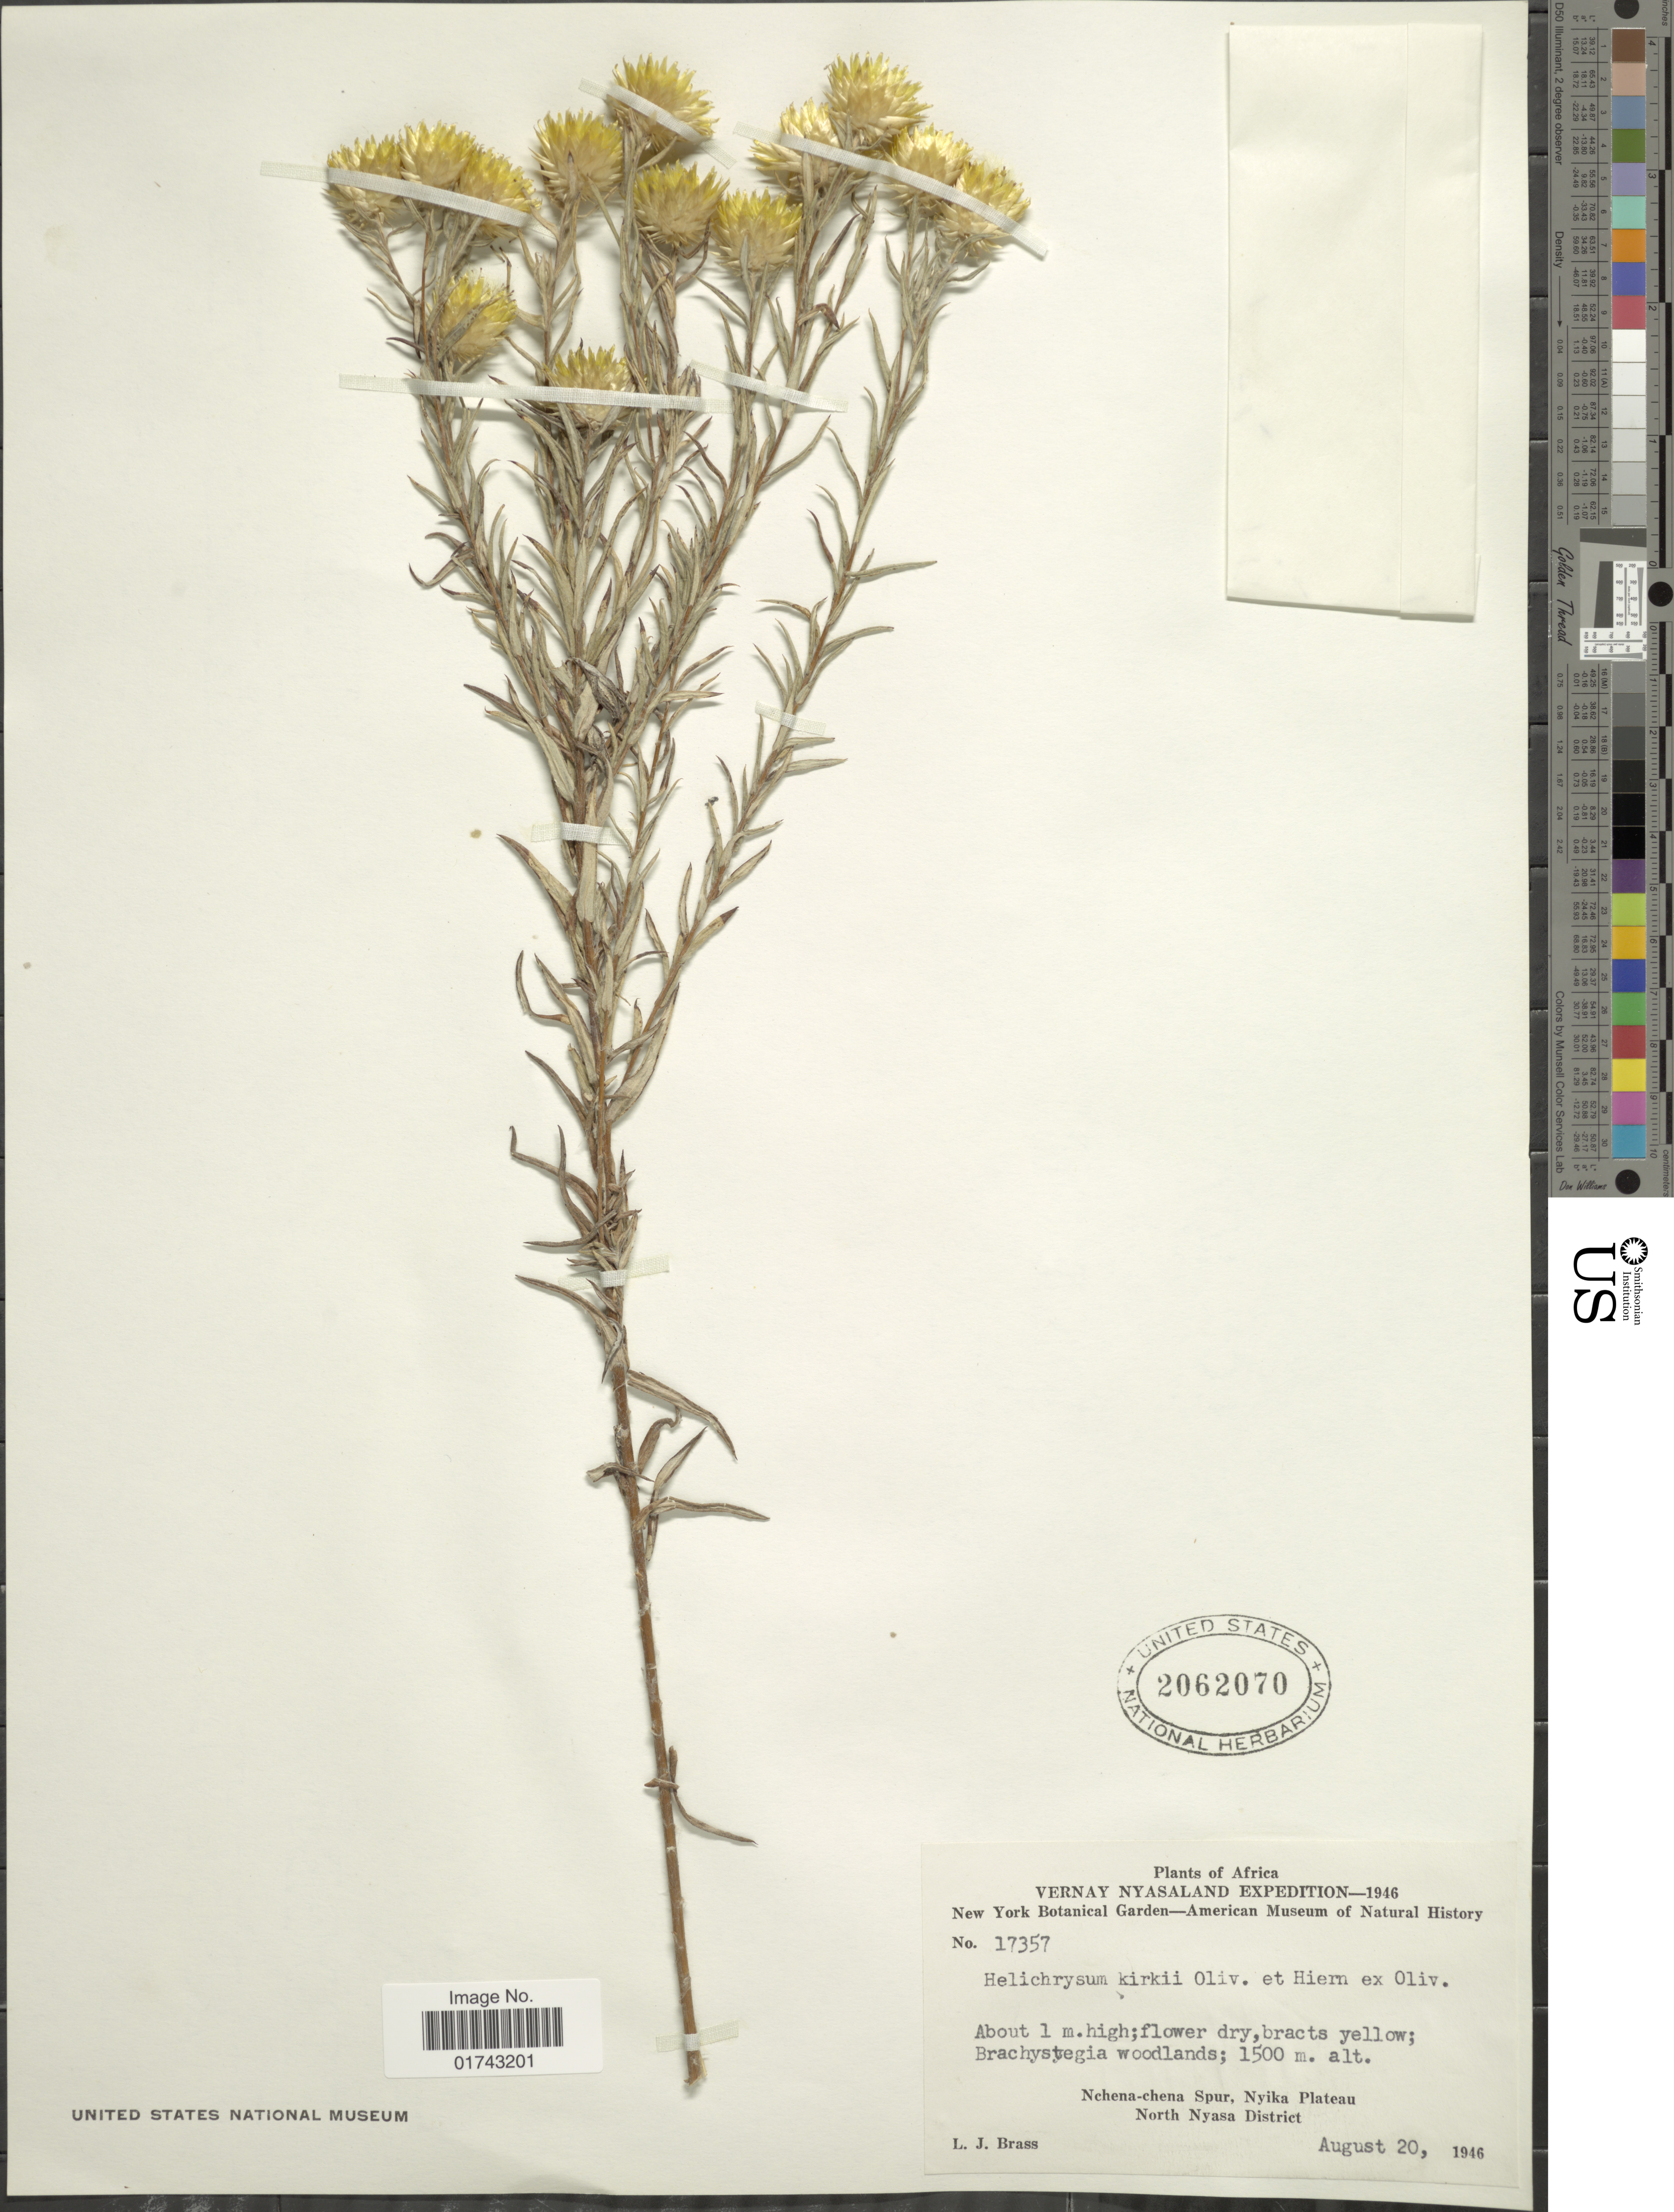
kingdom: Plantae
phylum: Tracheophyta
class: Magnoliopsida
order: Asterales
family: Asteraceae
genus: Helichrysum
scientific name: Helichrysum kirkii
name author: Oliv. & Hiern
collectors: L. J. Brass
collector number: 17357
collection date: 1946-08-20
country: Malawi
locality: Vernay Nyasaland, Nchena-chena Spur, Nyika Plateau North Nyasa District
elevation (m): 1500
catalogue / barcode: US 2062070